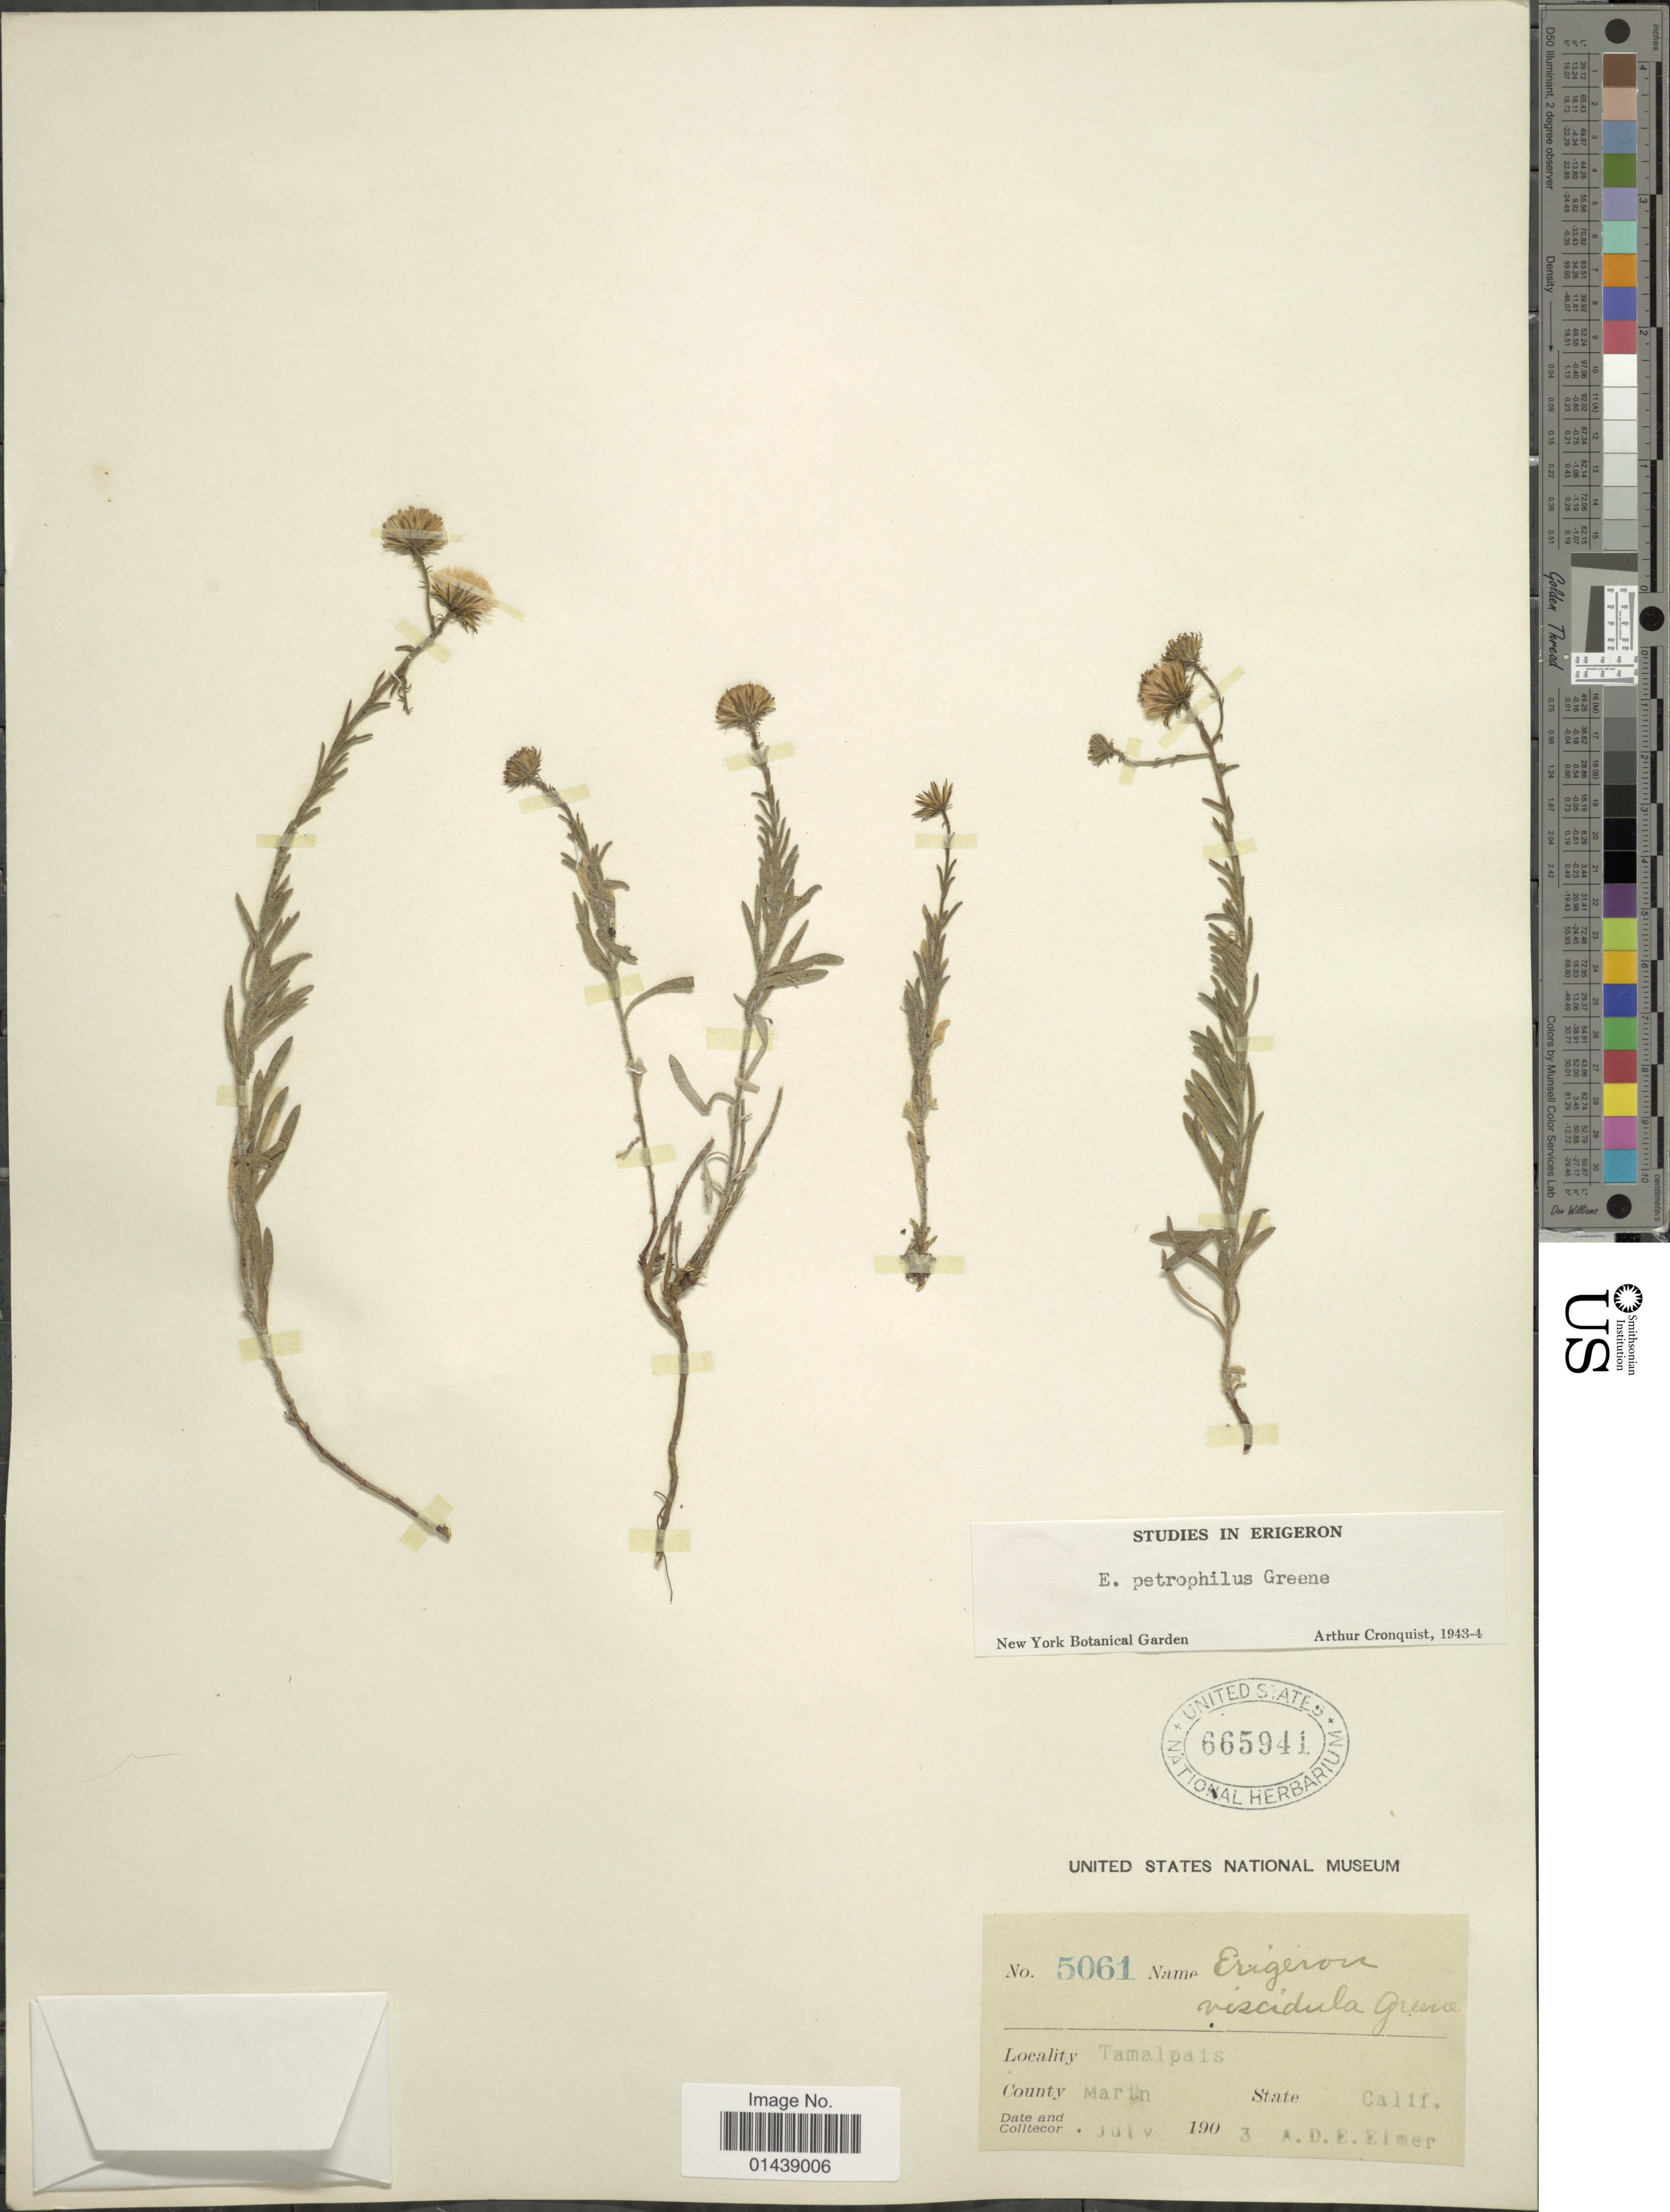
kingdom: Plantae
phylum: Tracheophyta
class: Magnoliopsida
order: Asterales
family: Asteraceae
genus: Erigeron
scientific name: Erigeron petrophilus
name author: Greene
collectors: A. D. E. Elmer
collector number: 5061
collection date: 1903-07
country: United States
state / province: California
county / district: Marin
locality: Tamalpais. County Marin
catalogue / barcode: US 665941